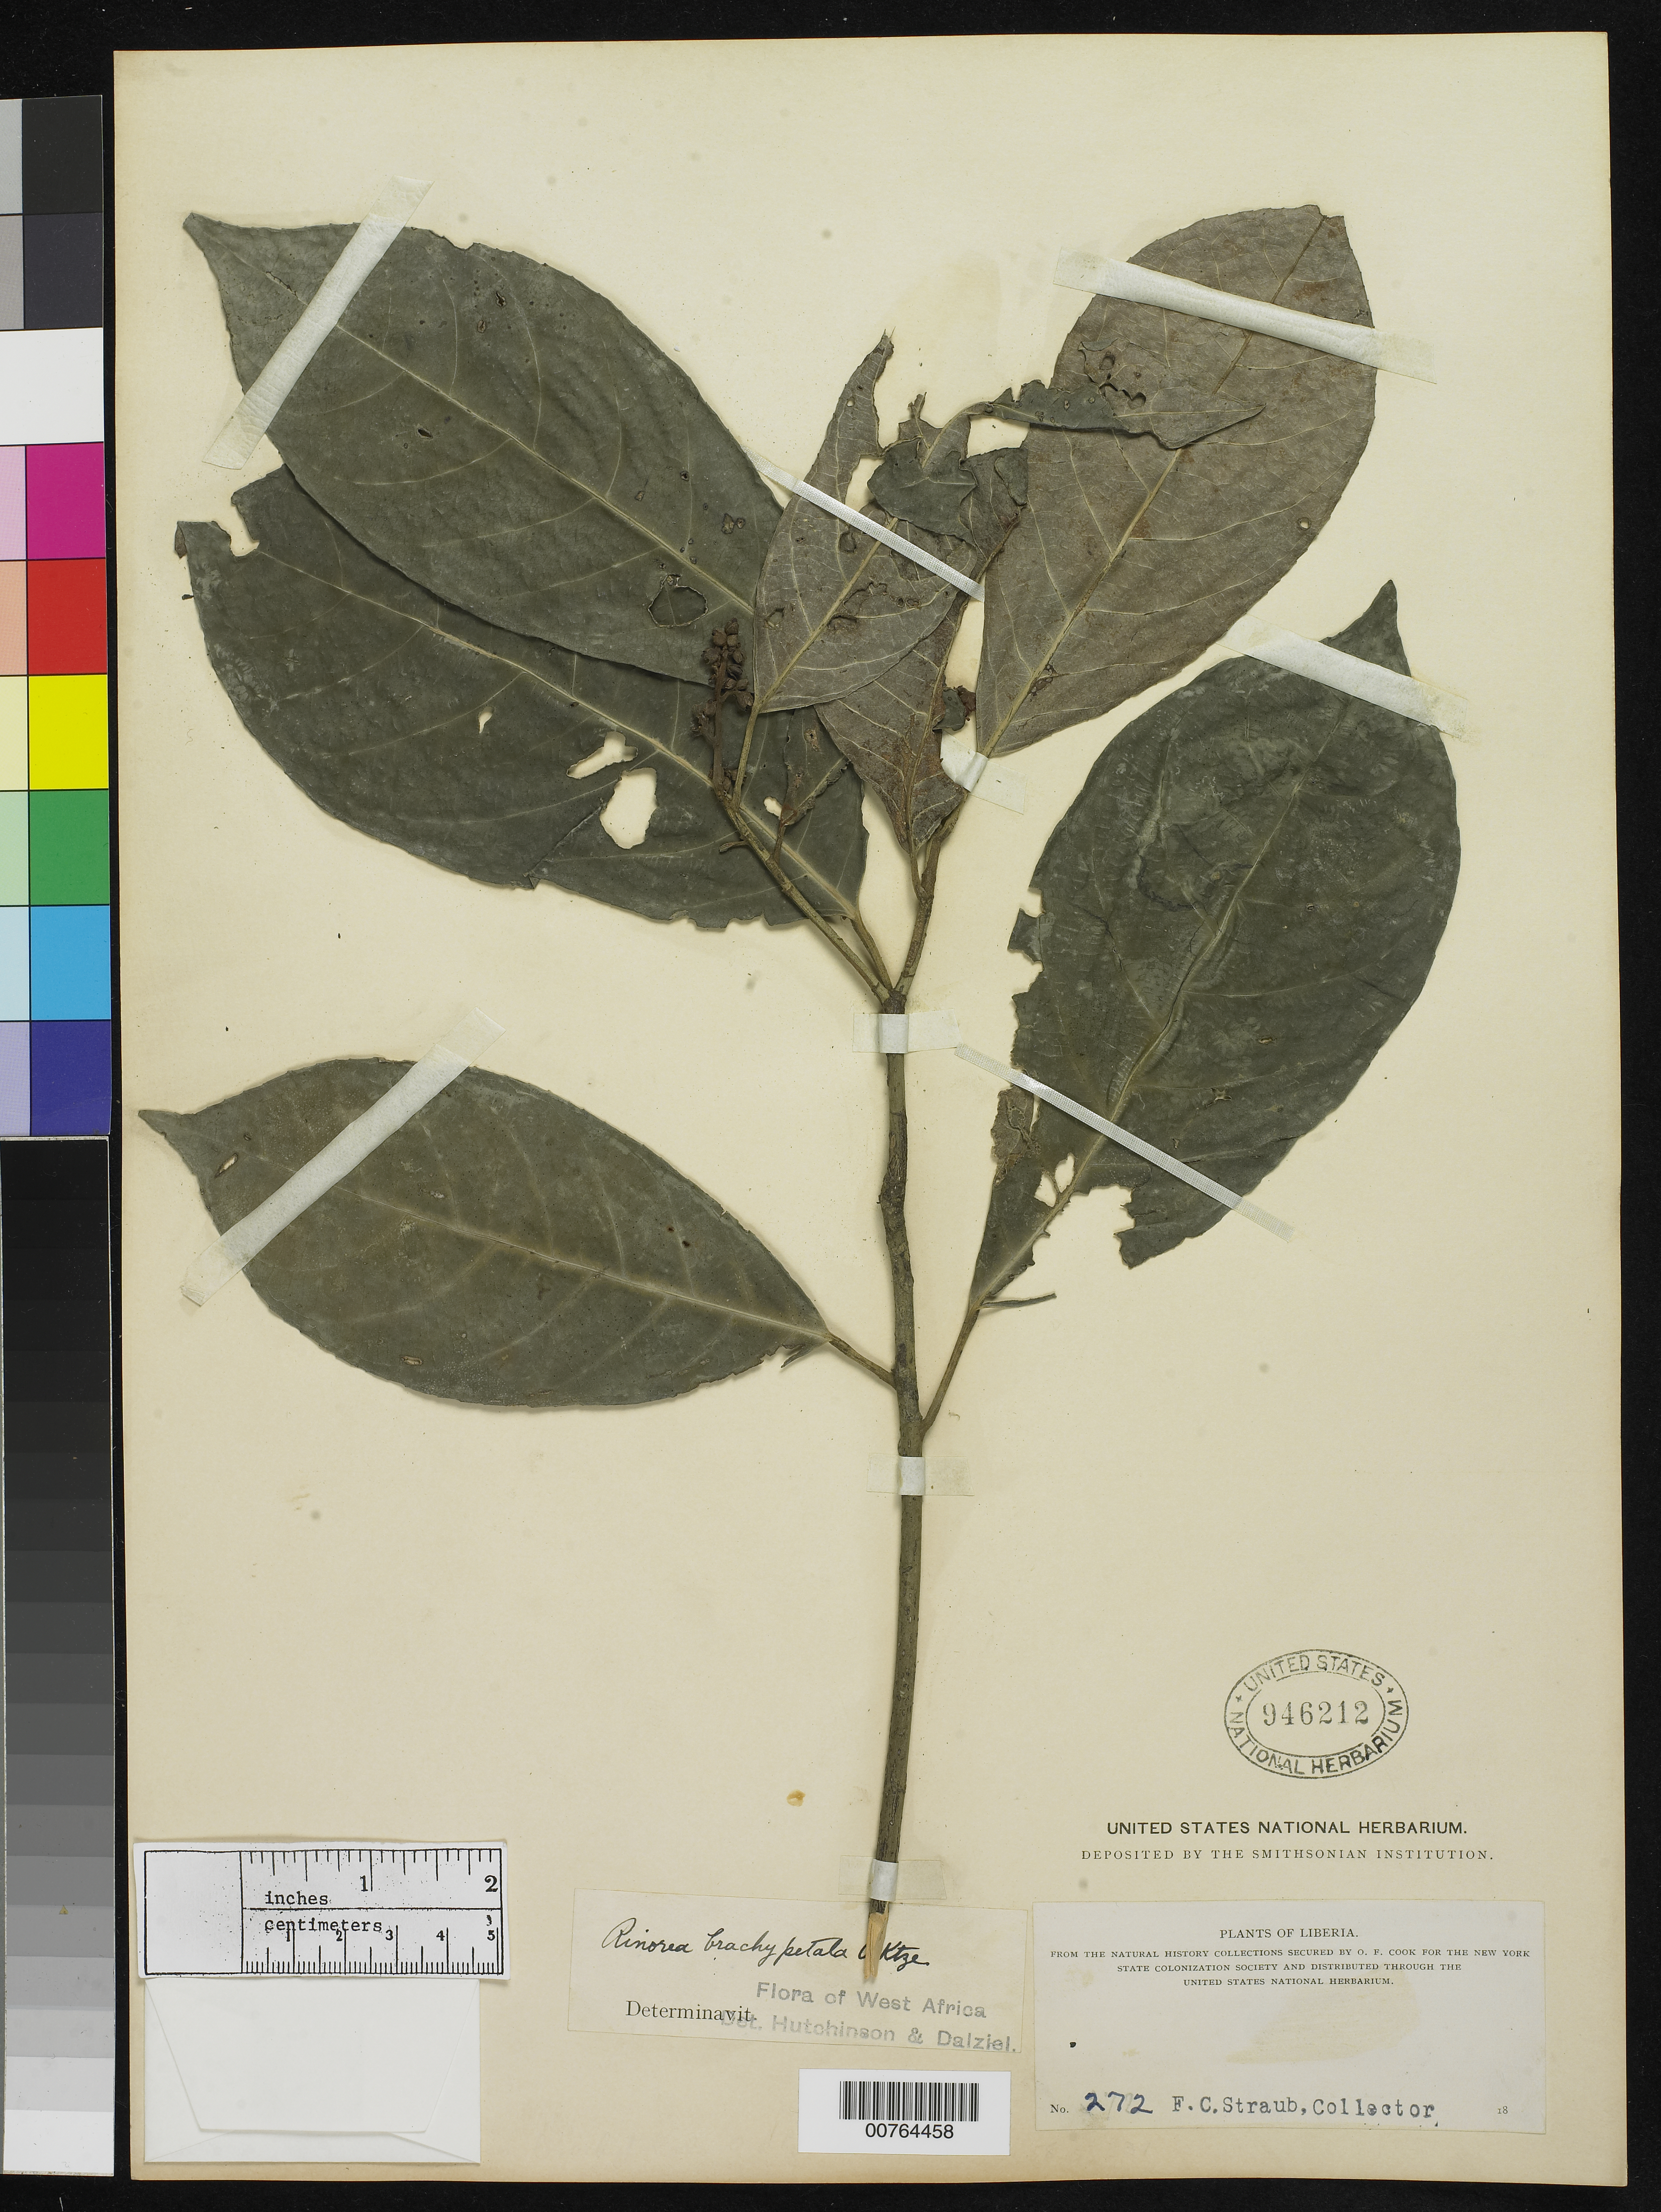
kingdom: Plantae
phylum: Tracheophyta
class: Magnoliopsida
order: Malpighiales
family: Violaceae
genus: Rinorea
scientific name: Rinorea brachypetala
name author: (Turcz.) Kuntze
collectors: F. Straub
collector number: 272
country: Liberia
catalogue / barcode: US 946212